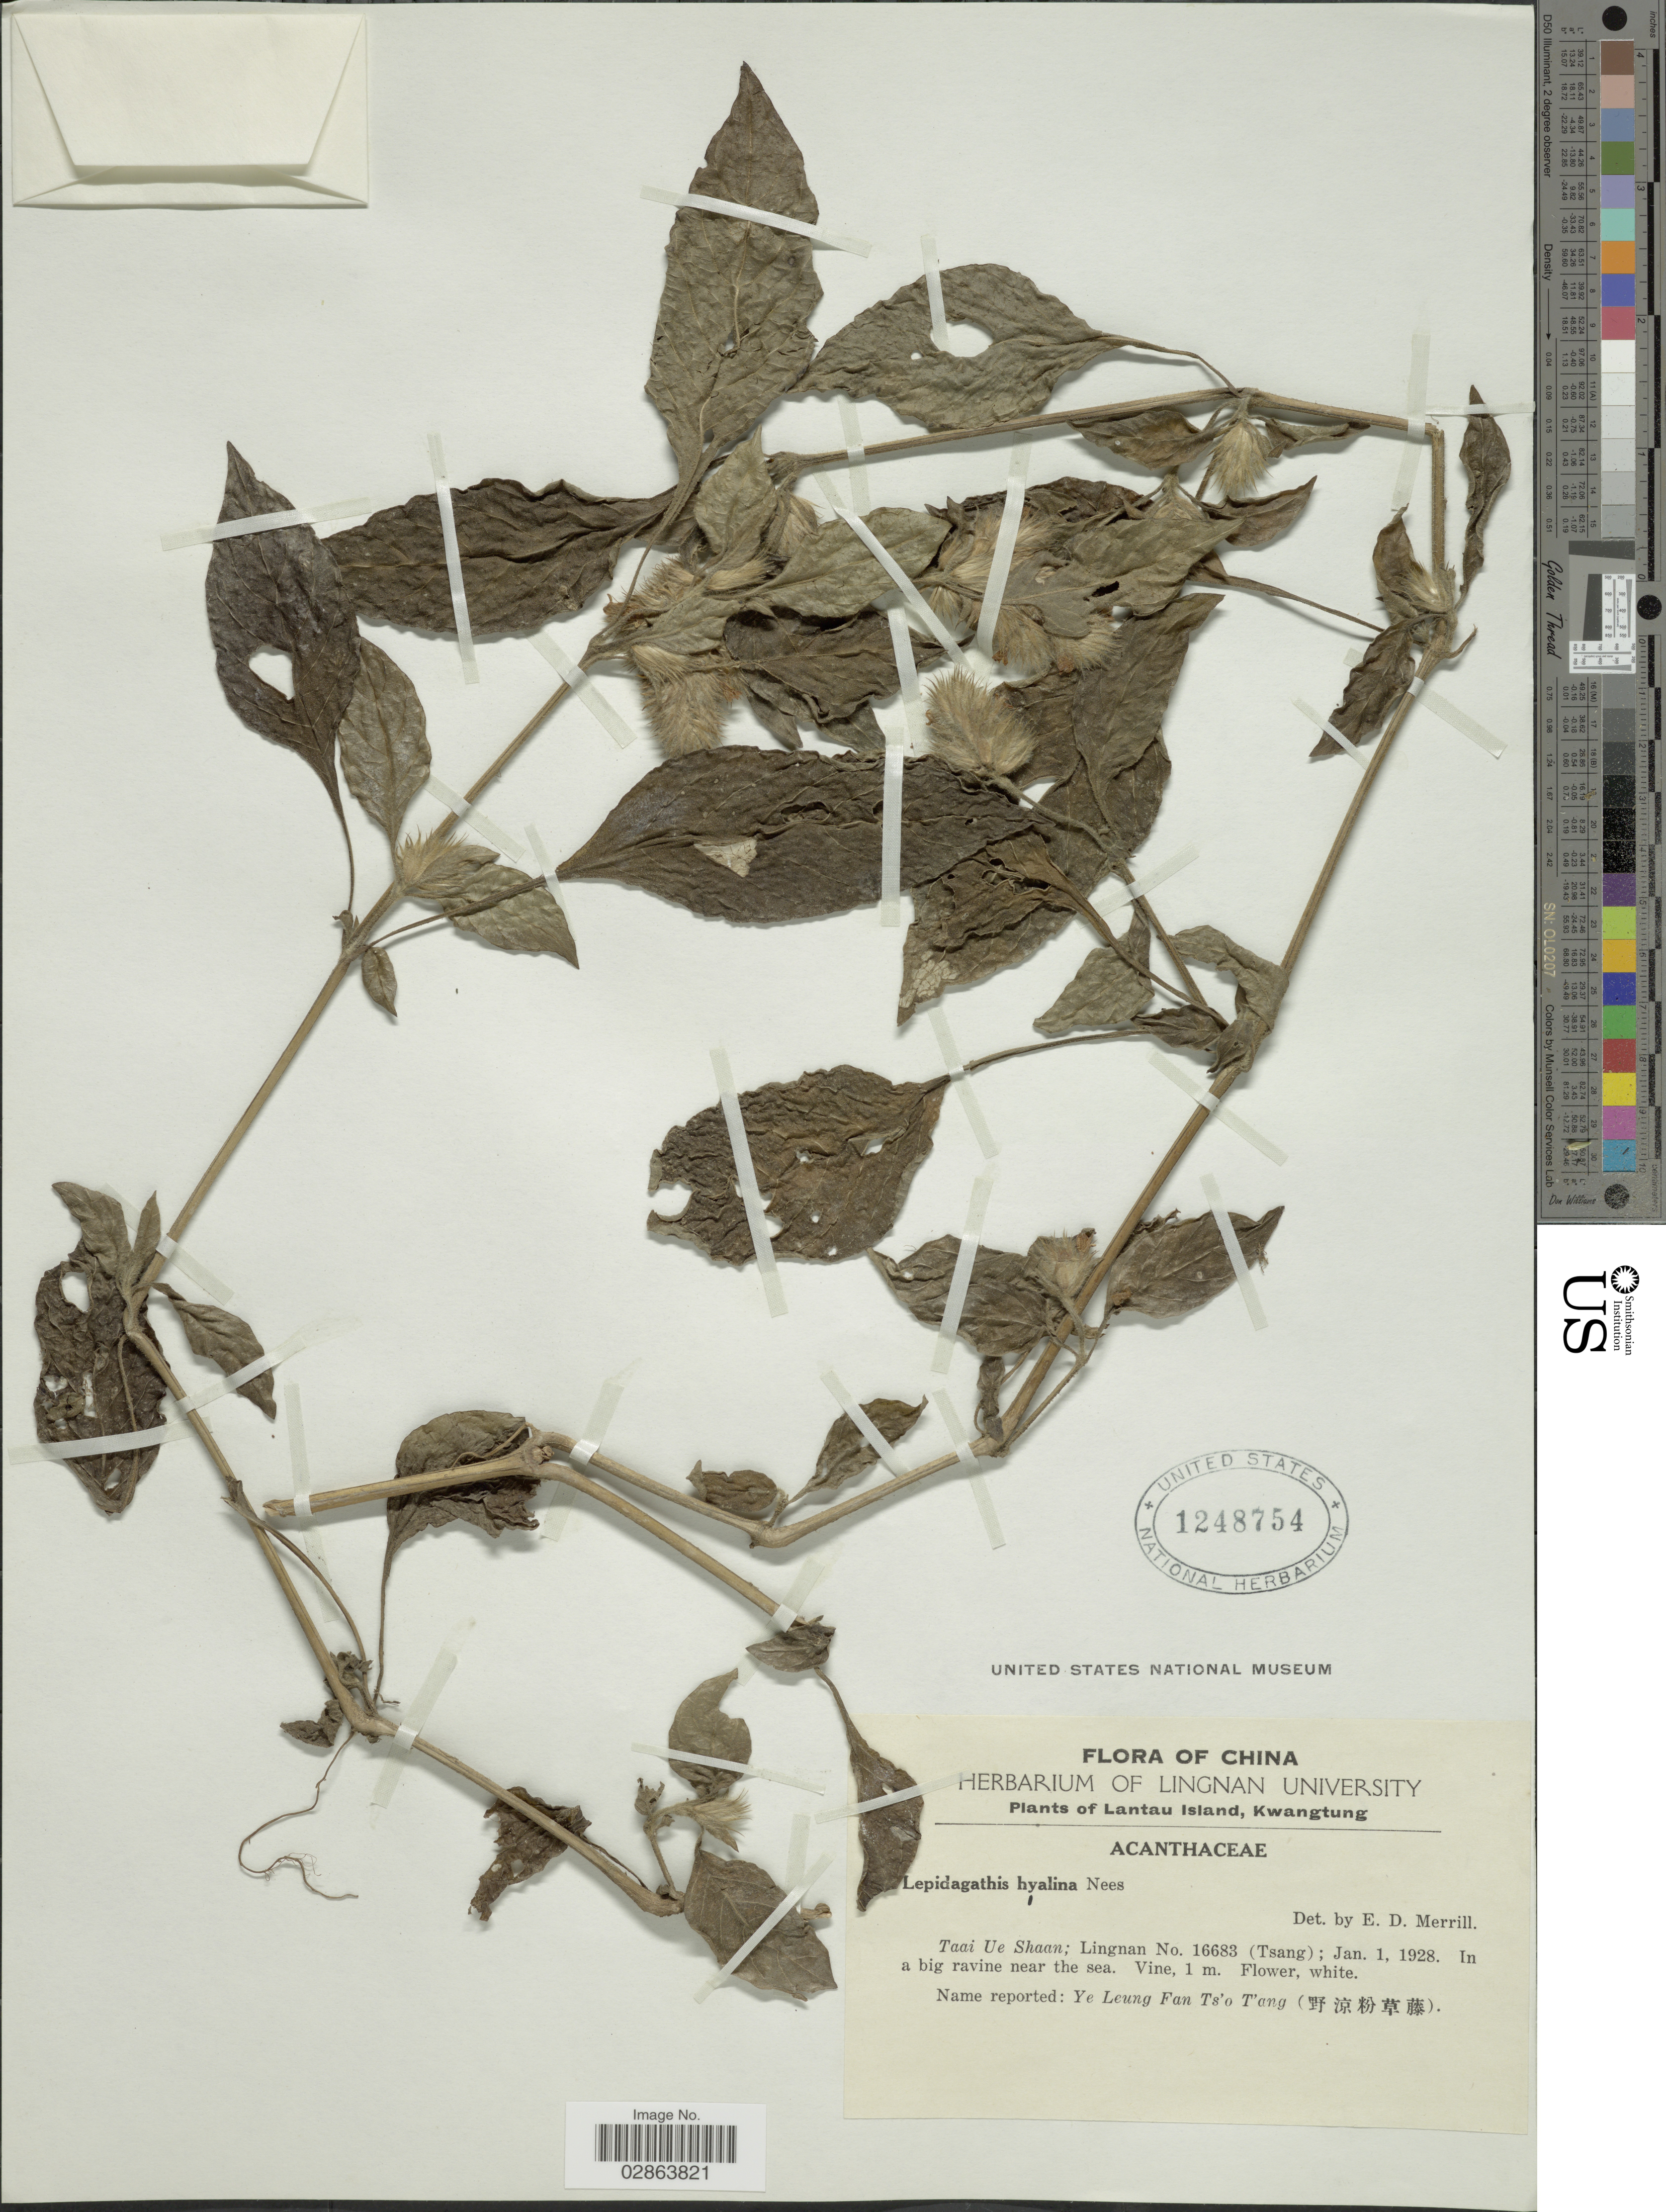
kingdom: Plantae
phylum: Tracheophyta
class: Magnoliopsida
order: Lamiales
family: Acanthaceae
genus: Lepidagathis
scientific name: Lepidagathis incurva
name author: Buch.-Ham. ex D. Don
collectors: -- Tsang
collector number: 16683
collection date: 1928-01-01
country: China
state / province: Guangdong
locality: Lantau Island, Kwangtung, Taai Ue Shaan, In a big ravine near the sea.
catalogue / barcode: US 1248754